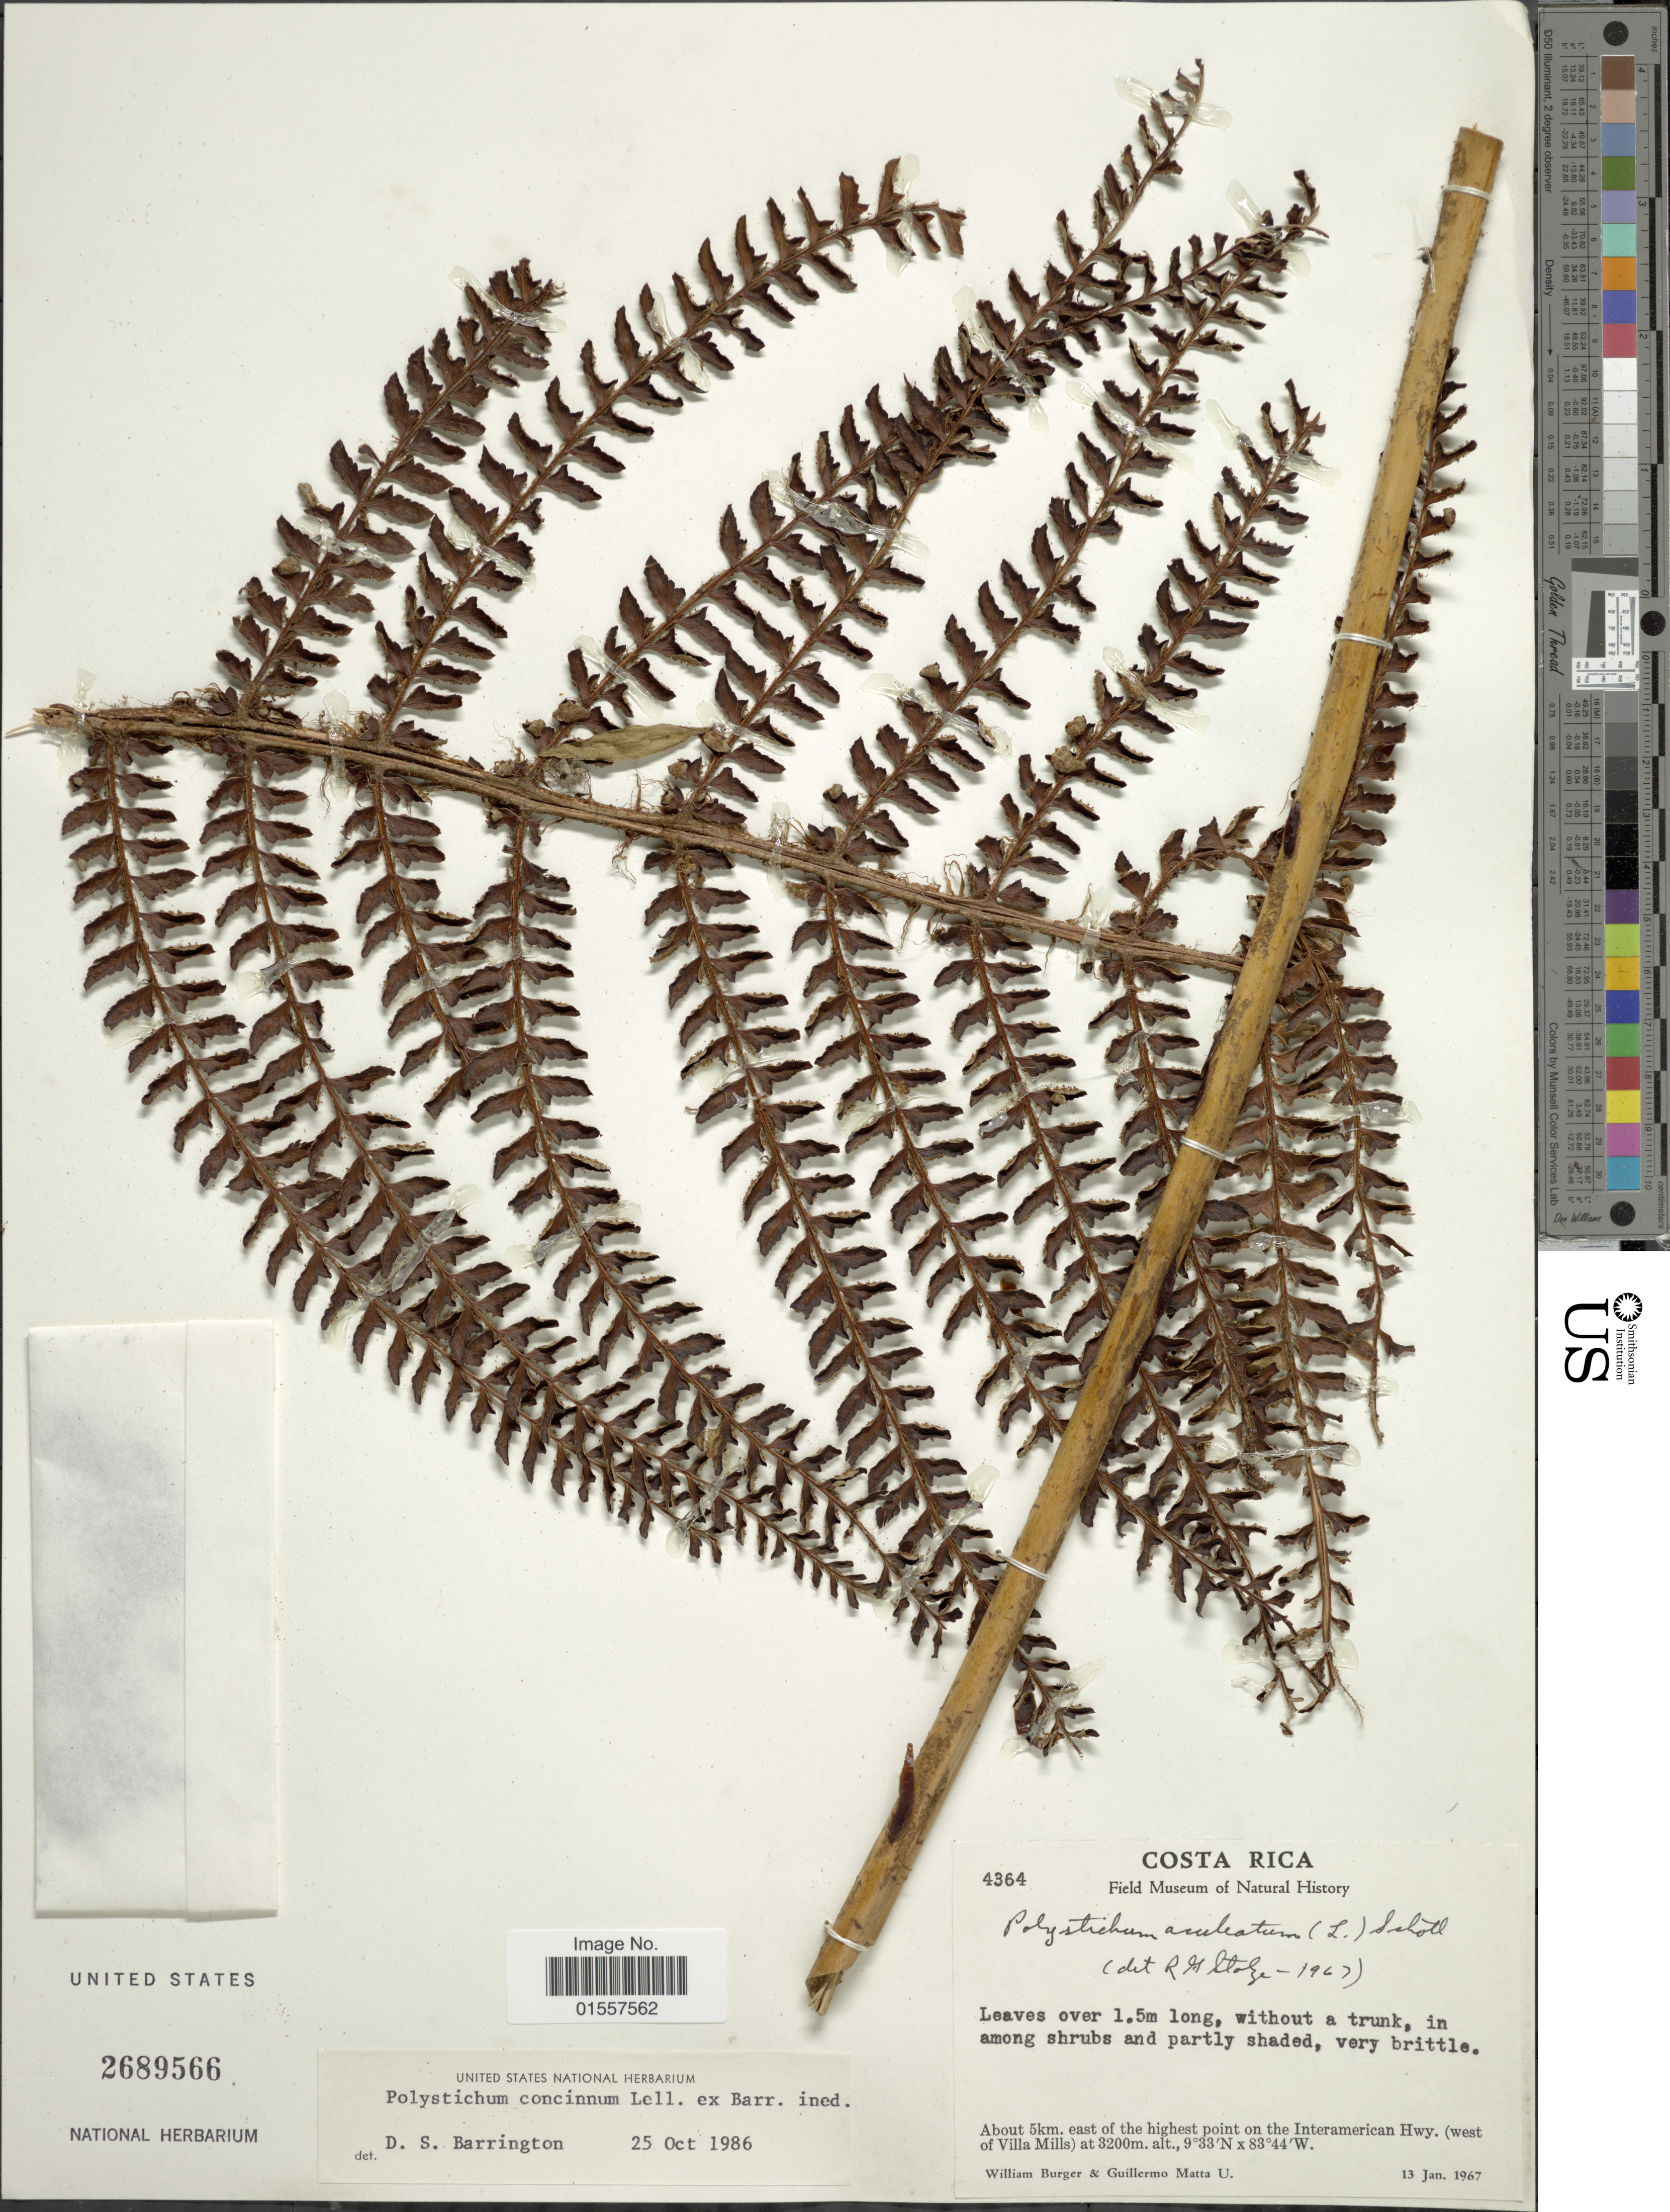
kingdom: Plantae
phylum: Tracheophyta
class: Polypodiopsida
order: Polypodiales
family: Dryopteridaceae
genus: Polystichum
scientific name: Polystichum concinnum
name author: Lellinger ex Barrington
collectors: W. Burger & G. Matta U.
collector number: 4364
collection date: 1967-01-13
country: Costa Rica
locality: About 5 km. east of the highest point on the Interamerican Hwy. (west of Villa Mills)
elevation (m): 3200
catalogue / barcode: US 2689566